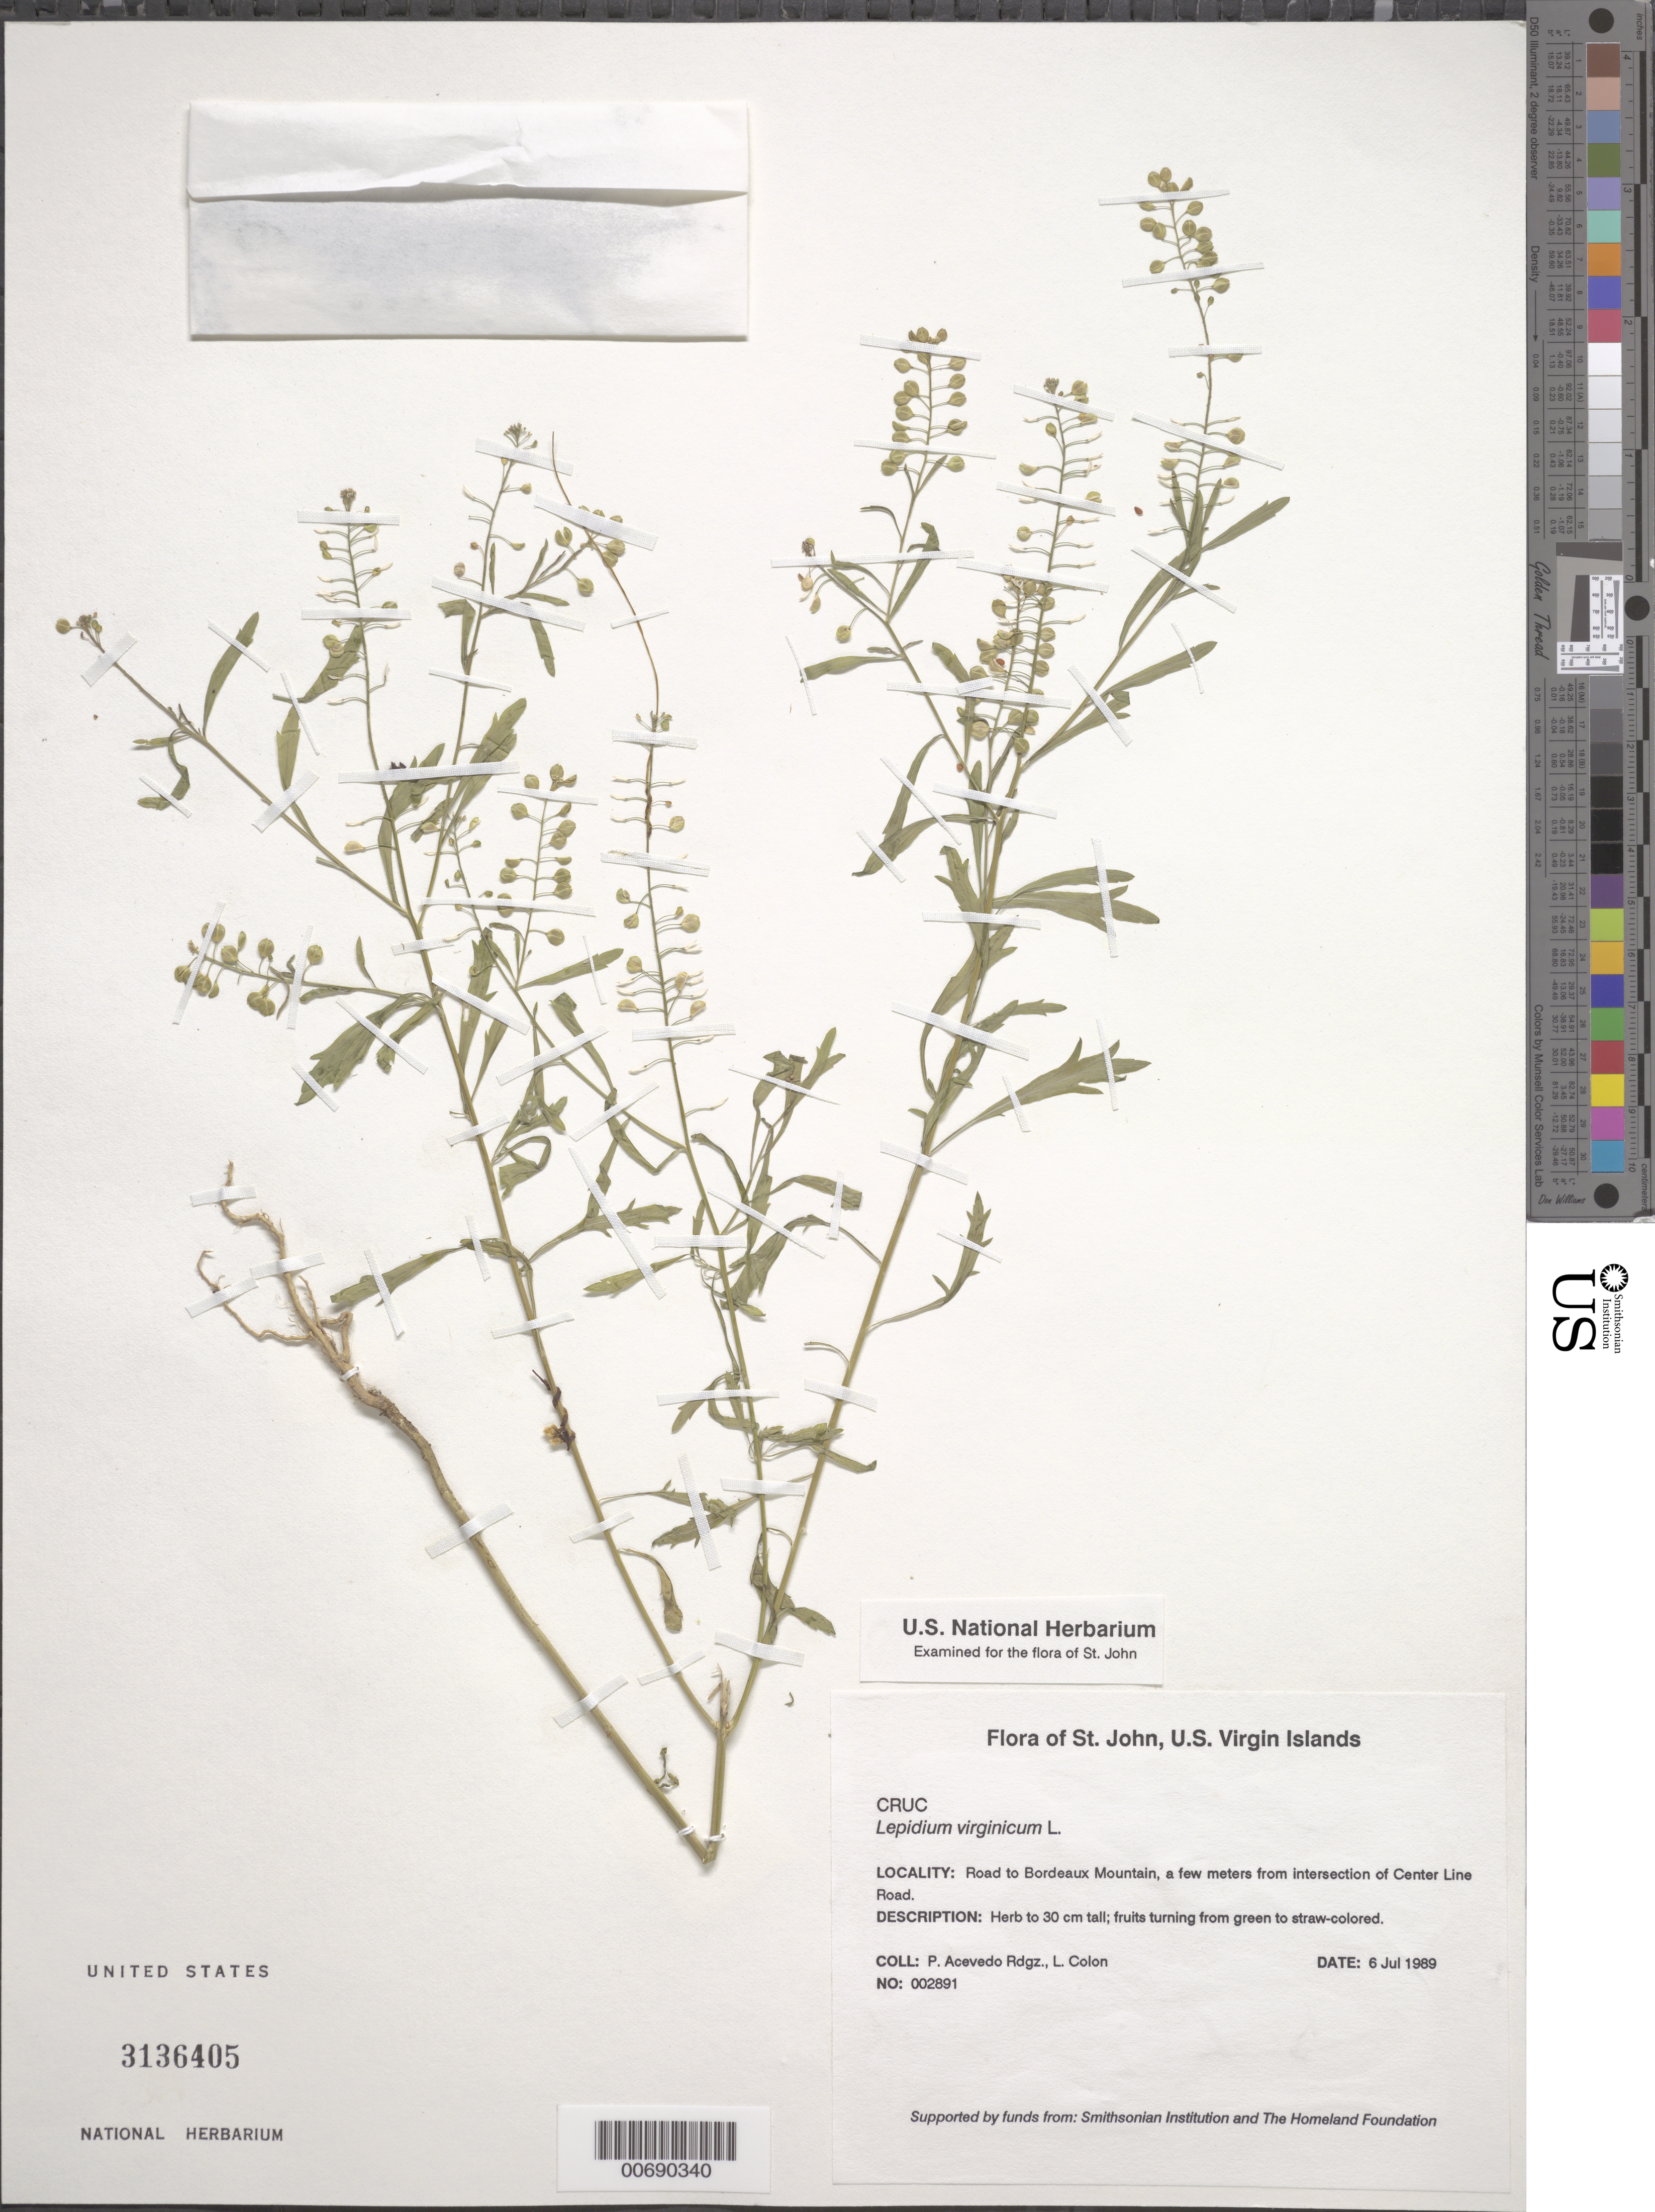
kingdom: Plantae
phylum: Tracheophyta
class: Magnoliopsida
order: Brassicales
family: Brassicaceae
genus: Lepidium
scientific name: Lepidium virginicum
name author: L.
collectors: P. Acevedo-Rodr. & L. Colon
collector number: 2891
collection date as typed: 06 Jul 1989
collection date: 1989-07-06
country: U.S. Virgin Islands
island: St. John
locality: Road to Bordeaux Mountain, a few meters from intersection of Center Line Road.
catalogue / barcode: US 3136405